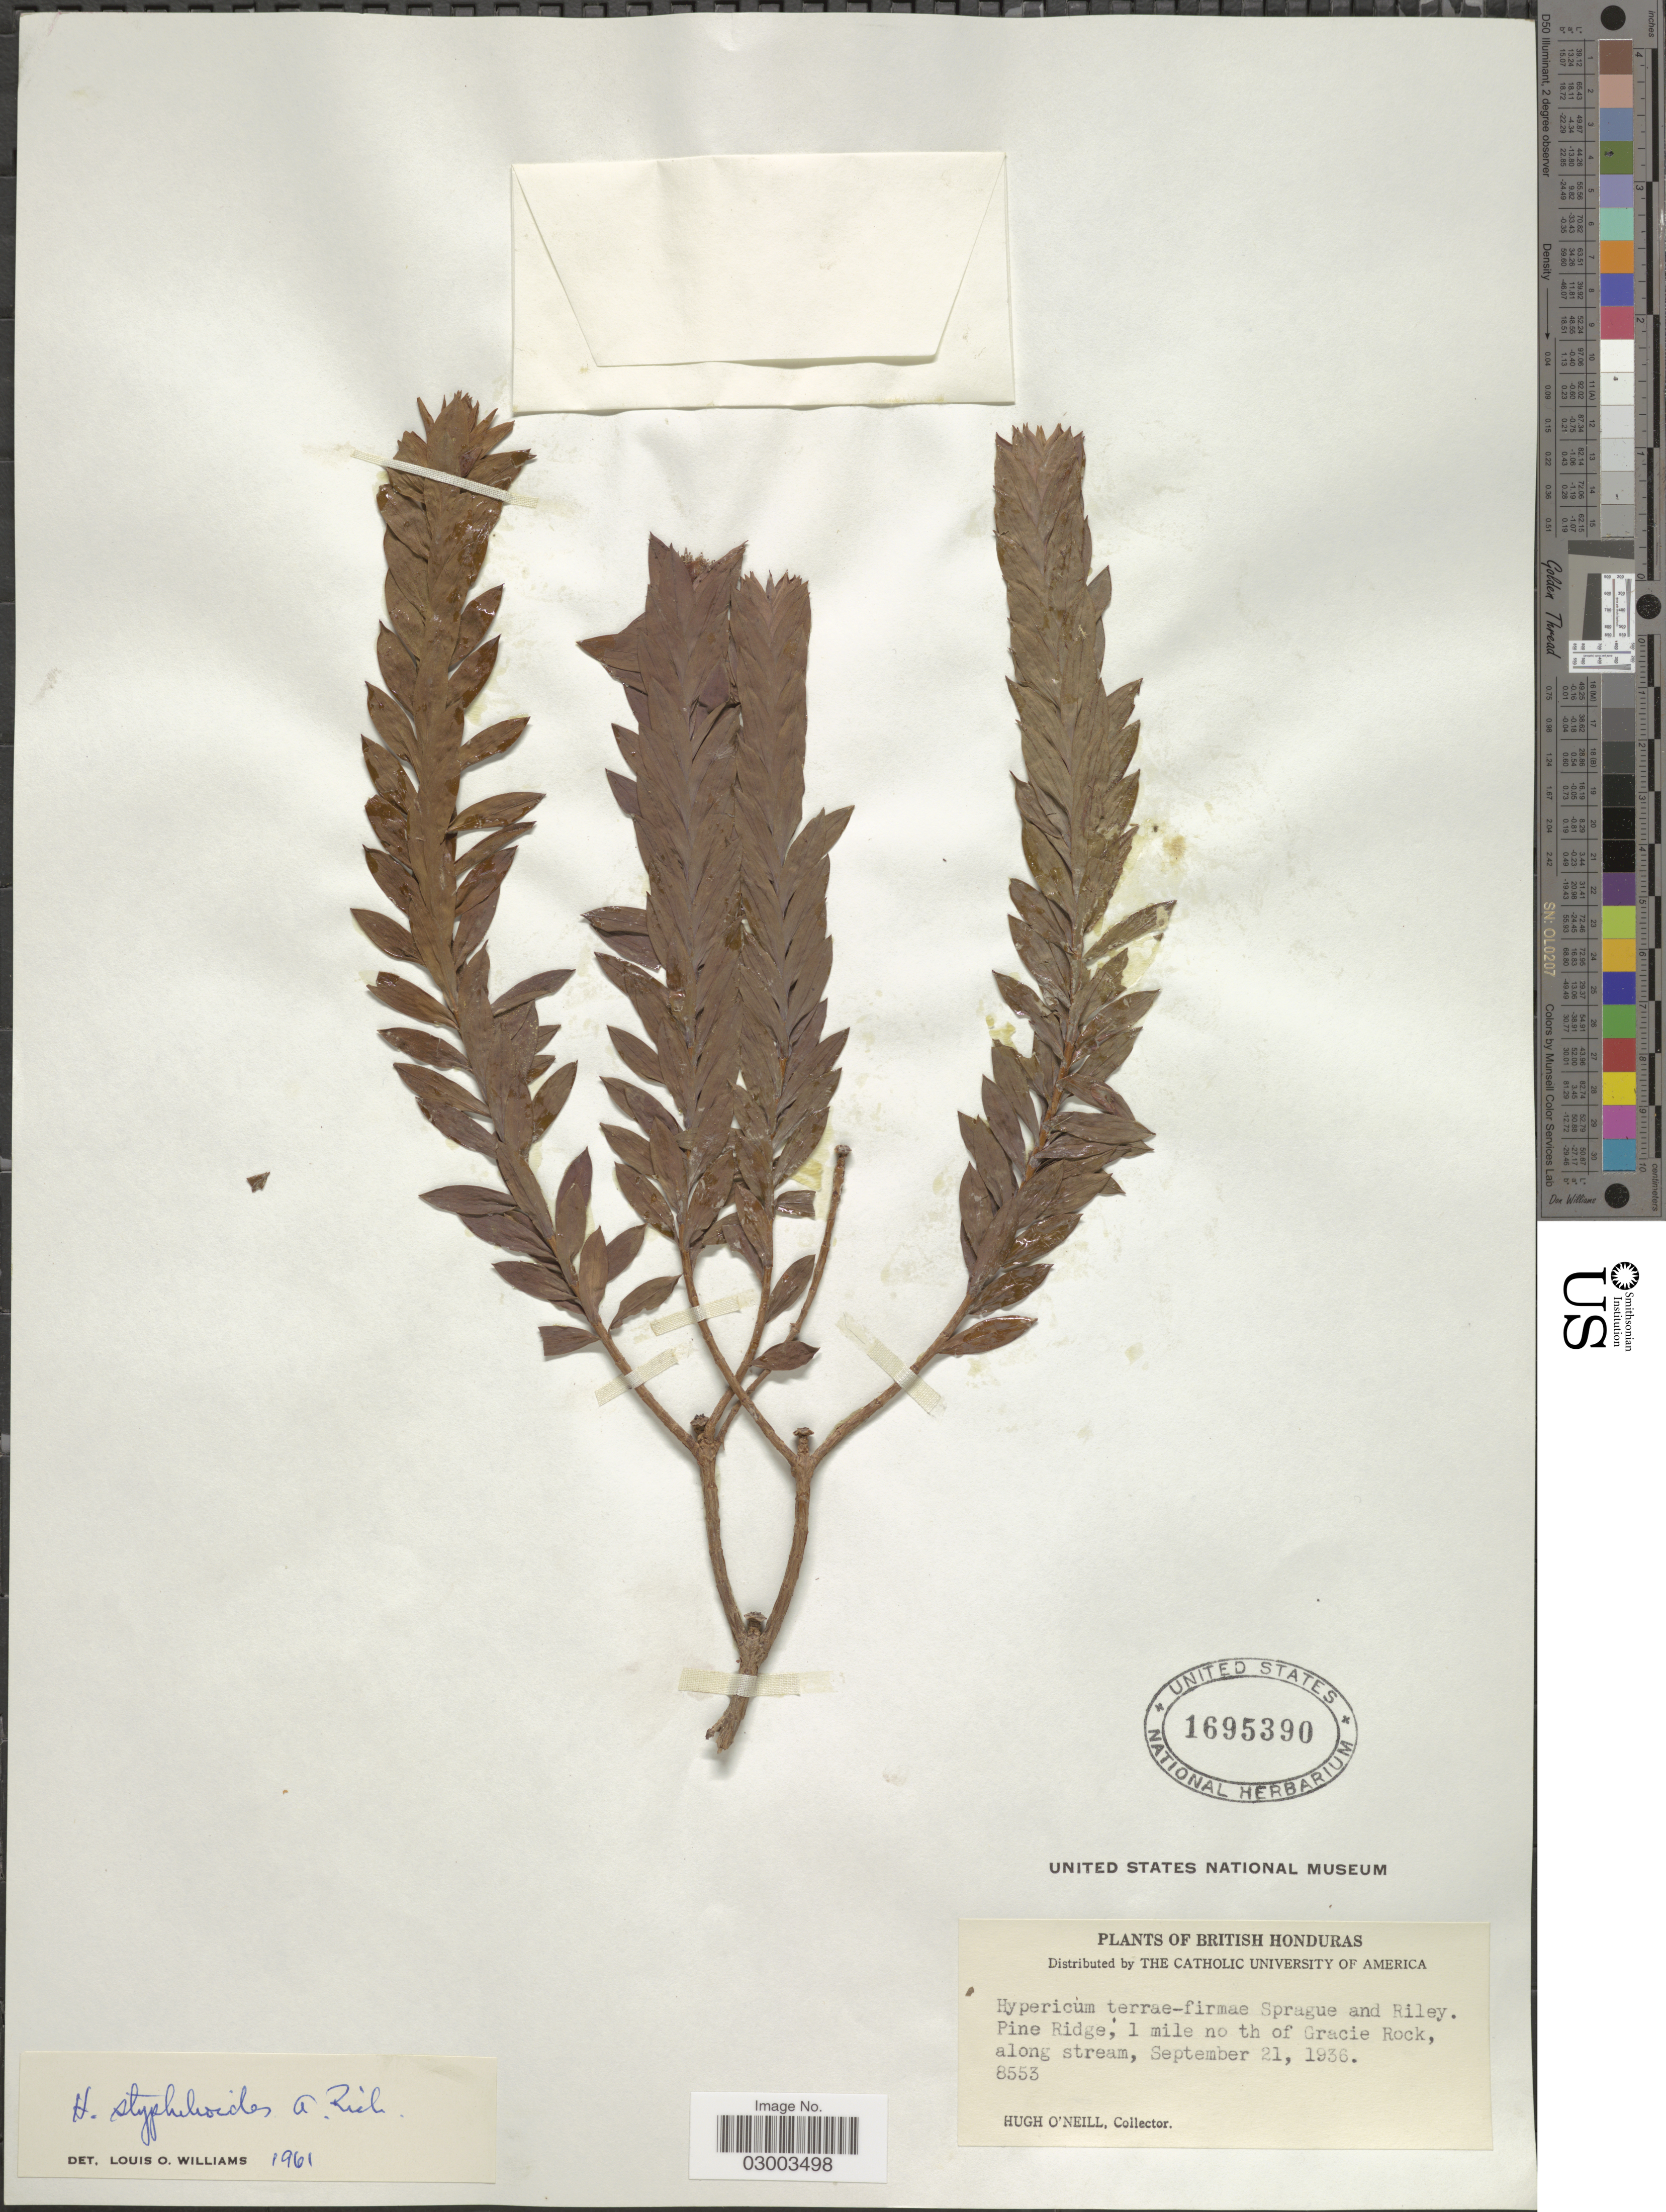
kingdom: Plantae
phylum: Tracheophyta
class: Magnoliopsida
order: Malpighiales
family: Hypericaceae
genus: Hypericum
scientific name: Hypericum terrae-firmae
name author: Sprague & Riley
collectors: H. O'Neill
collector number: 8553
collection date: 1936-09-21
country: Belize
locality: British Honduras. Pine Ridge, 1 mile north of Graxie Rock, along stream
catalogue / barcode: US 1695390